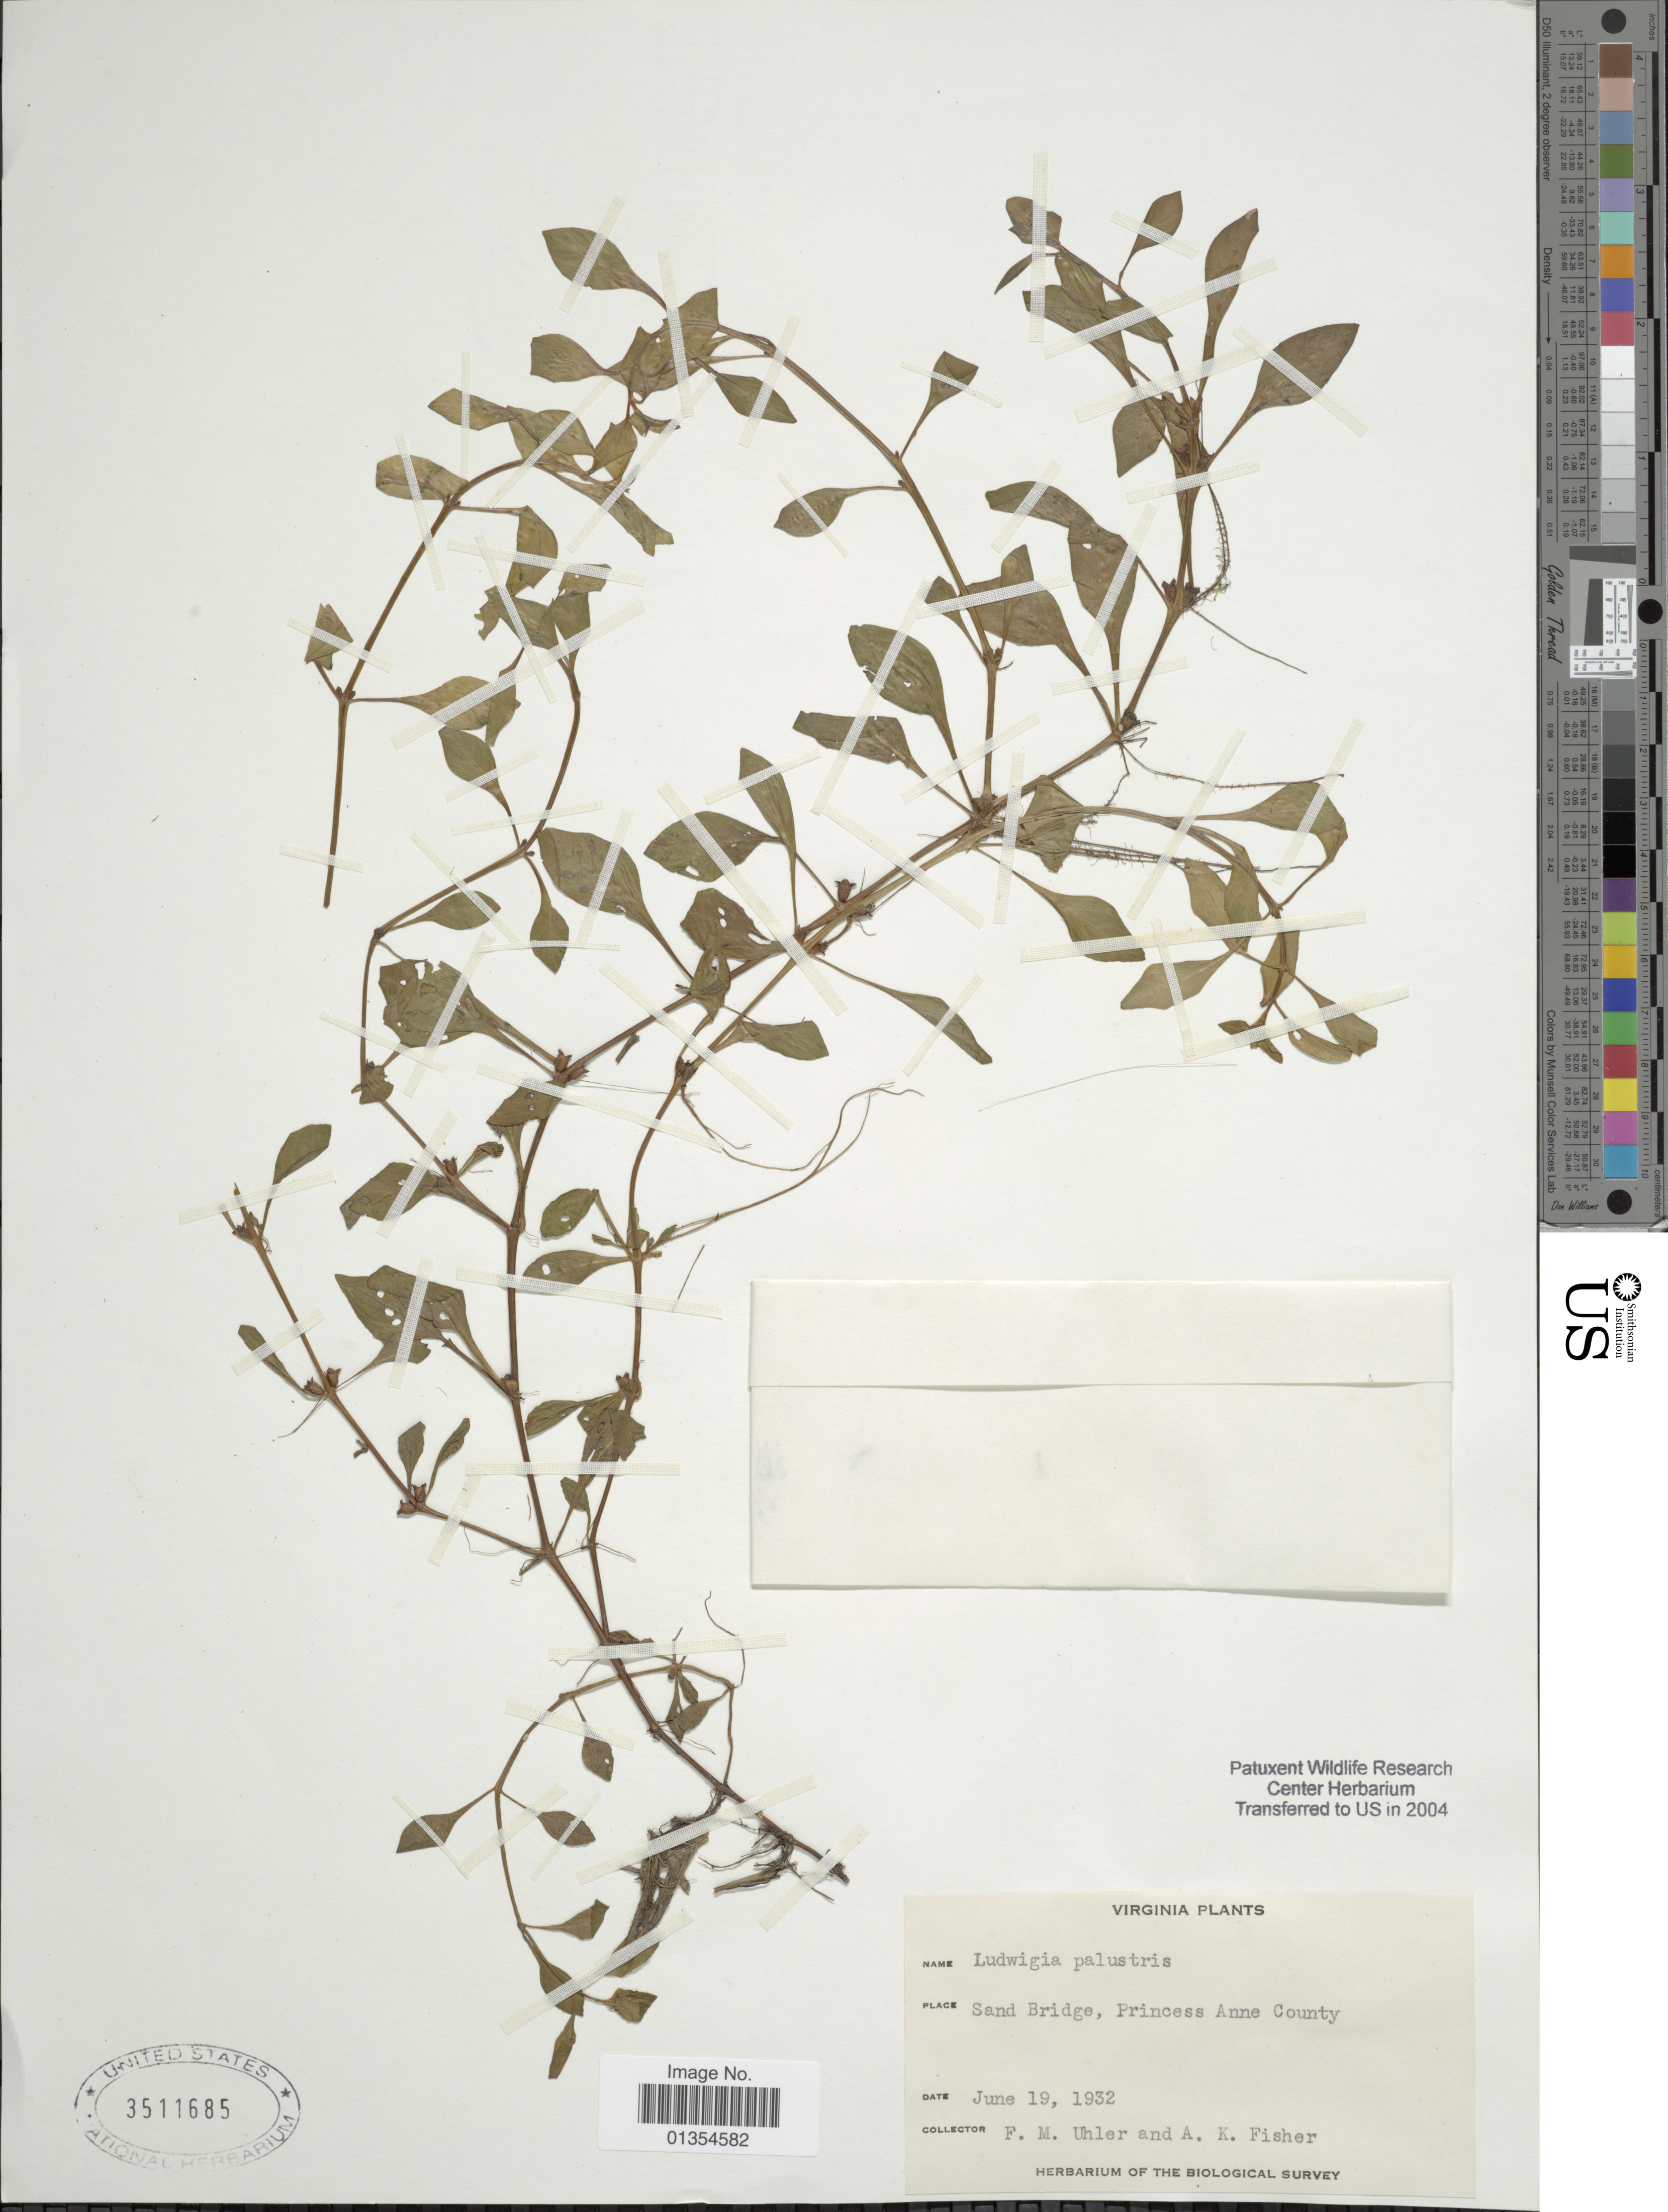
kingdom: Plantae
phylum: Tracheophyta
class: Magnoliopsida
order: Myrtales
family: Onagraceae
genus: Ludwigia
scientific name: Ludwigia palustris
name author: (L.) Elliott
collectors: F. M. Uhler & A. K. Fisher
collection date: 1932-06-19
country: United States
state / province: Virginia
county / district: City of Virginia Beach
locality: Sand Bridge, Princess Anne County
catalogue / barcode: US 3511685